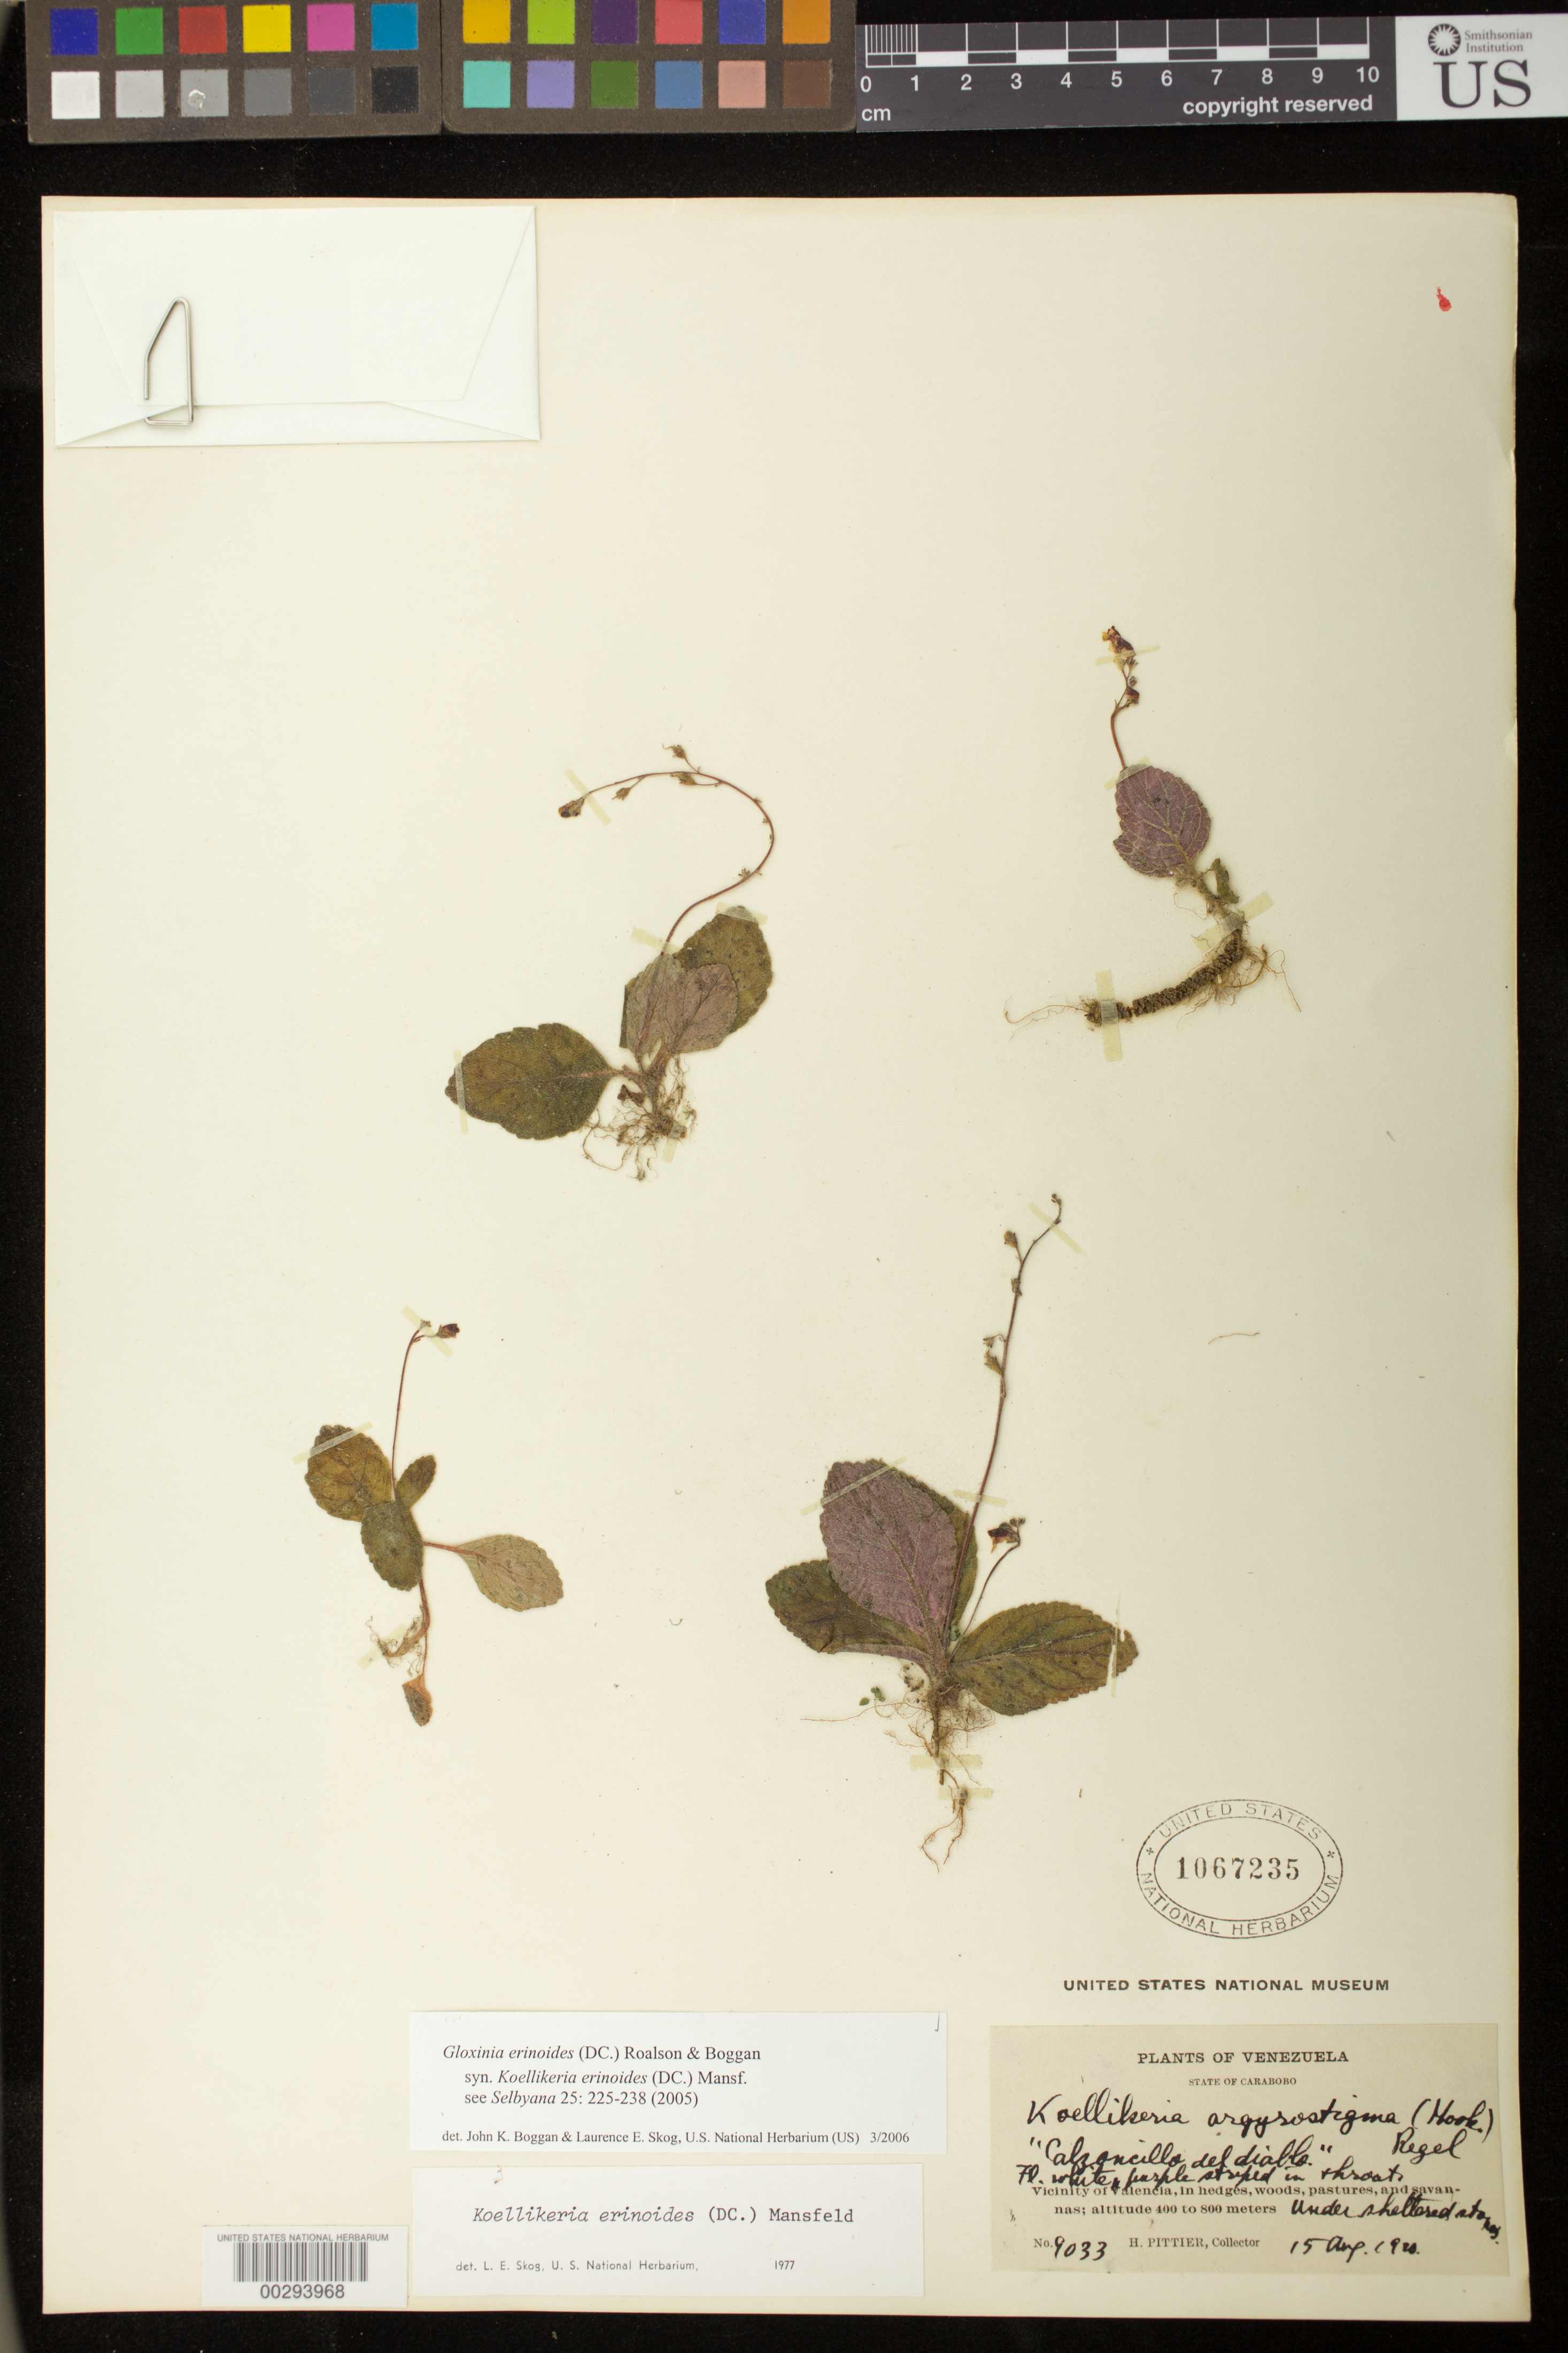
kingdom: Plantae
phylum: Tracheophyta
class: Magnoliopsida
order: Lamiales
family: Gesneriaceae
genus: Gloxinia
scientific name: Gloxinia erinoides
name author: (DC.) Roalson & Boggan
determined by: Boggan, J. K.; Skog, L. E.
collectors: H. F. Pittier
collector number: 9033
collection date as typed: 15 Aug 1920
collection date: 1920-08-15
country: Venezuela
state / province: Carabobo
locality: Vicinity of Valencia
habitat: Under sheltered stones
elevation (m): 400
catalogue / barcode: US 1067235